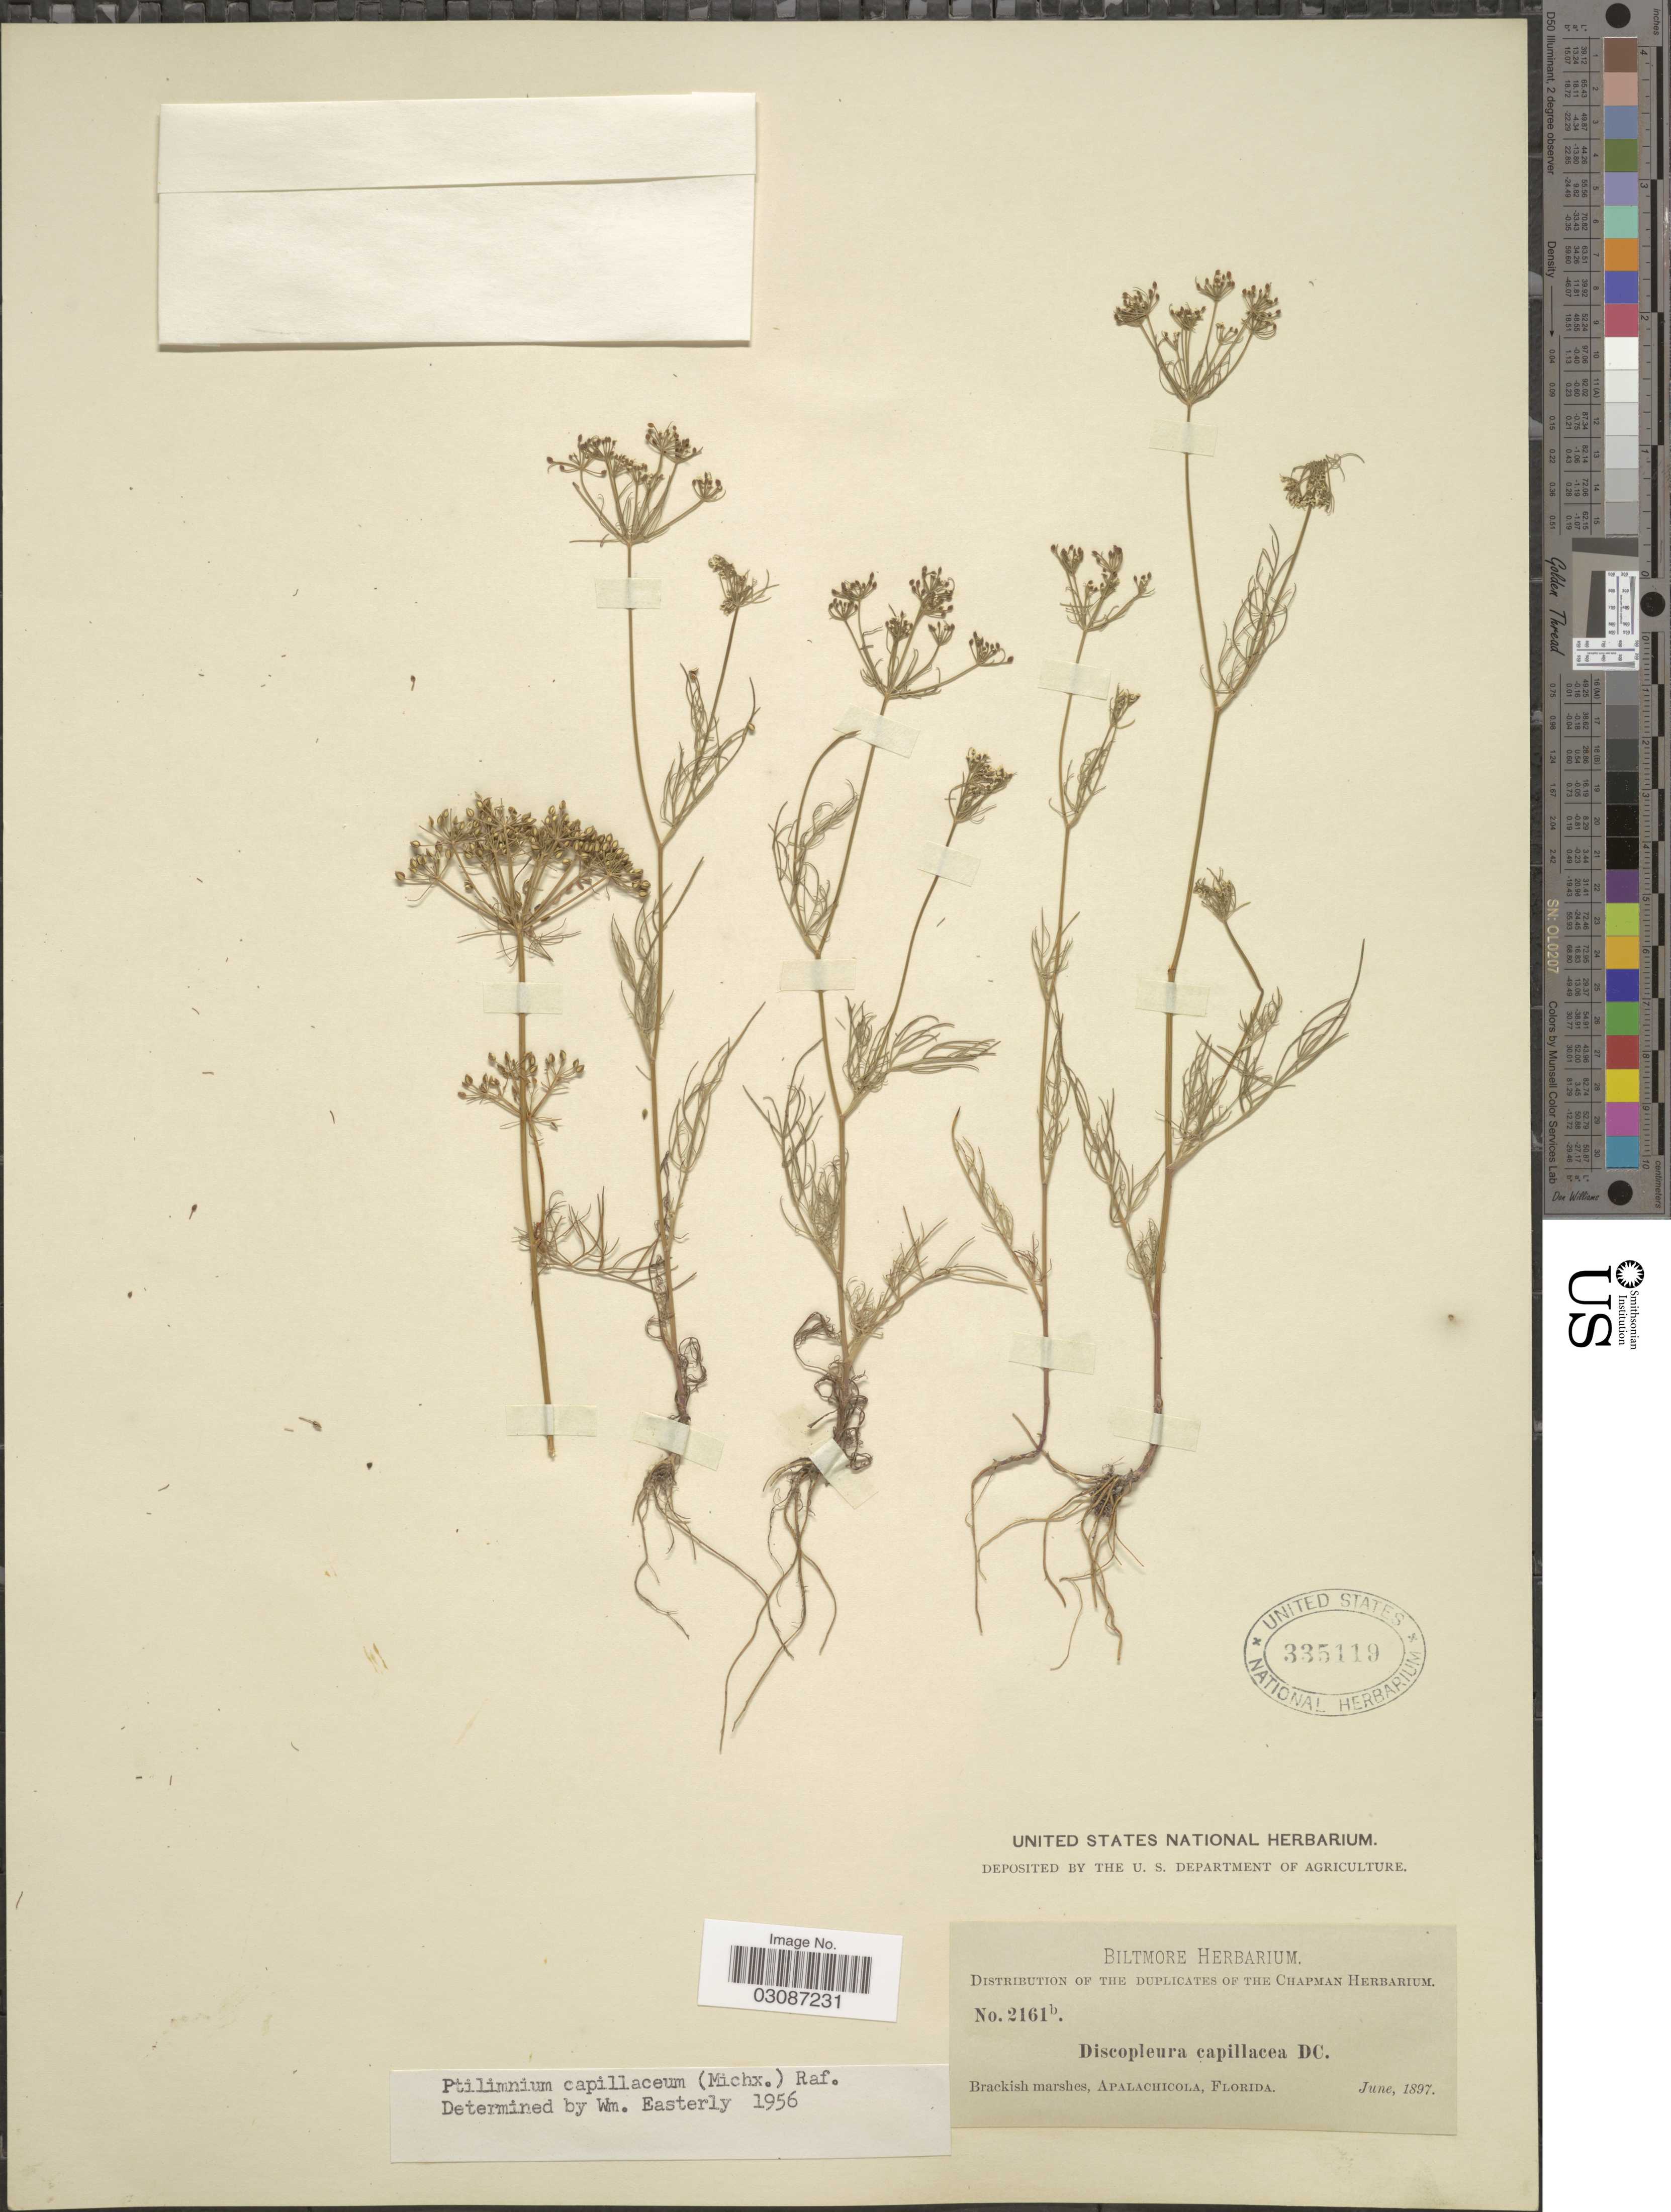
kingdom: Plantae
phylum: Tracheophyta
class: Magnoliopsida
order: Apiales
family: Apiaceae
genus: Ptilimnium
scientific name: Ptilimnium capillaceum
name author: (Michx.) Raf.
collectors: ex herb. Biltmore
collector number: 2161b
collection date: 1897-06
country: United States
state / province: Florida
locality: Apalachicola.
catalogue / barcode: US 335119